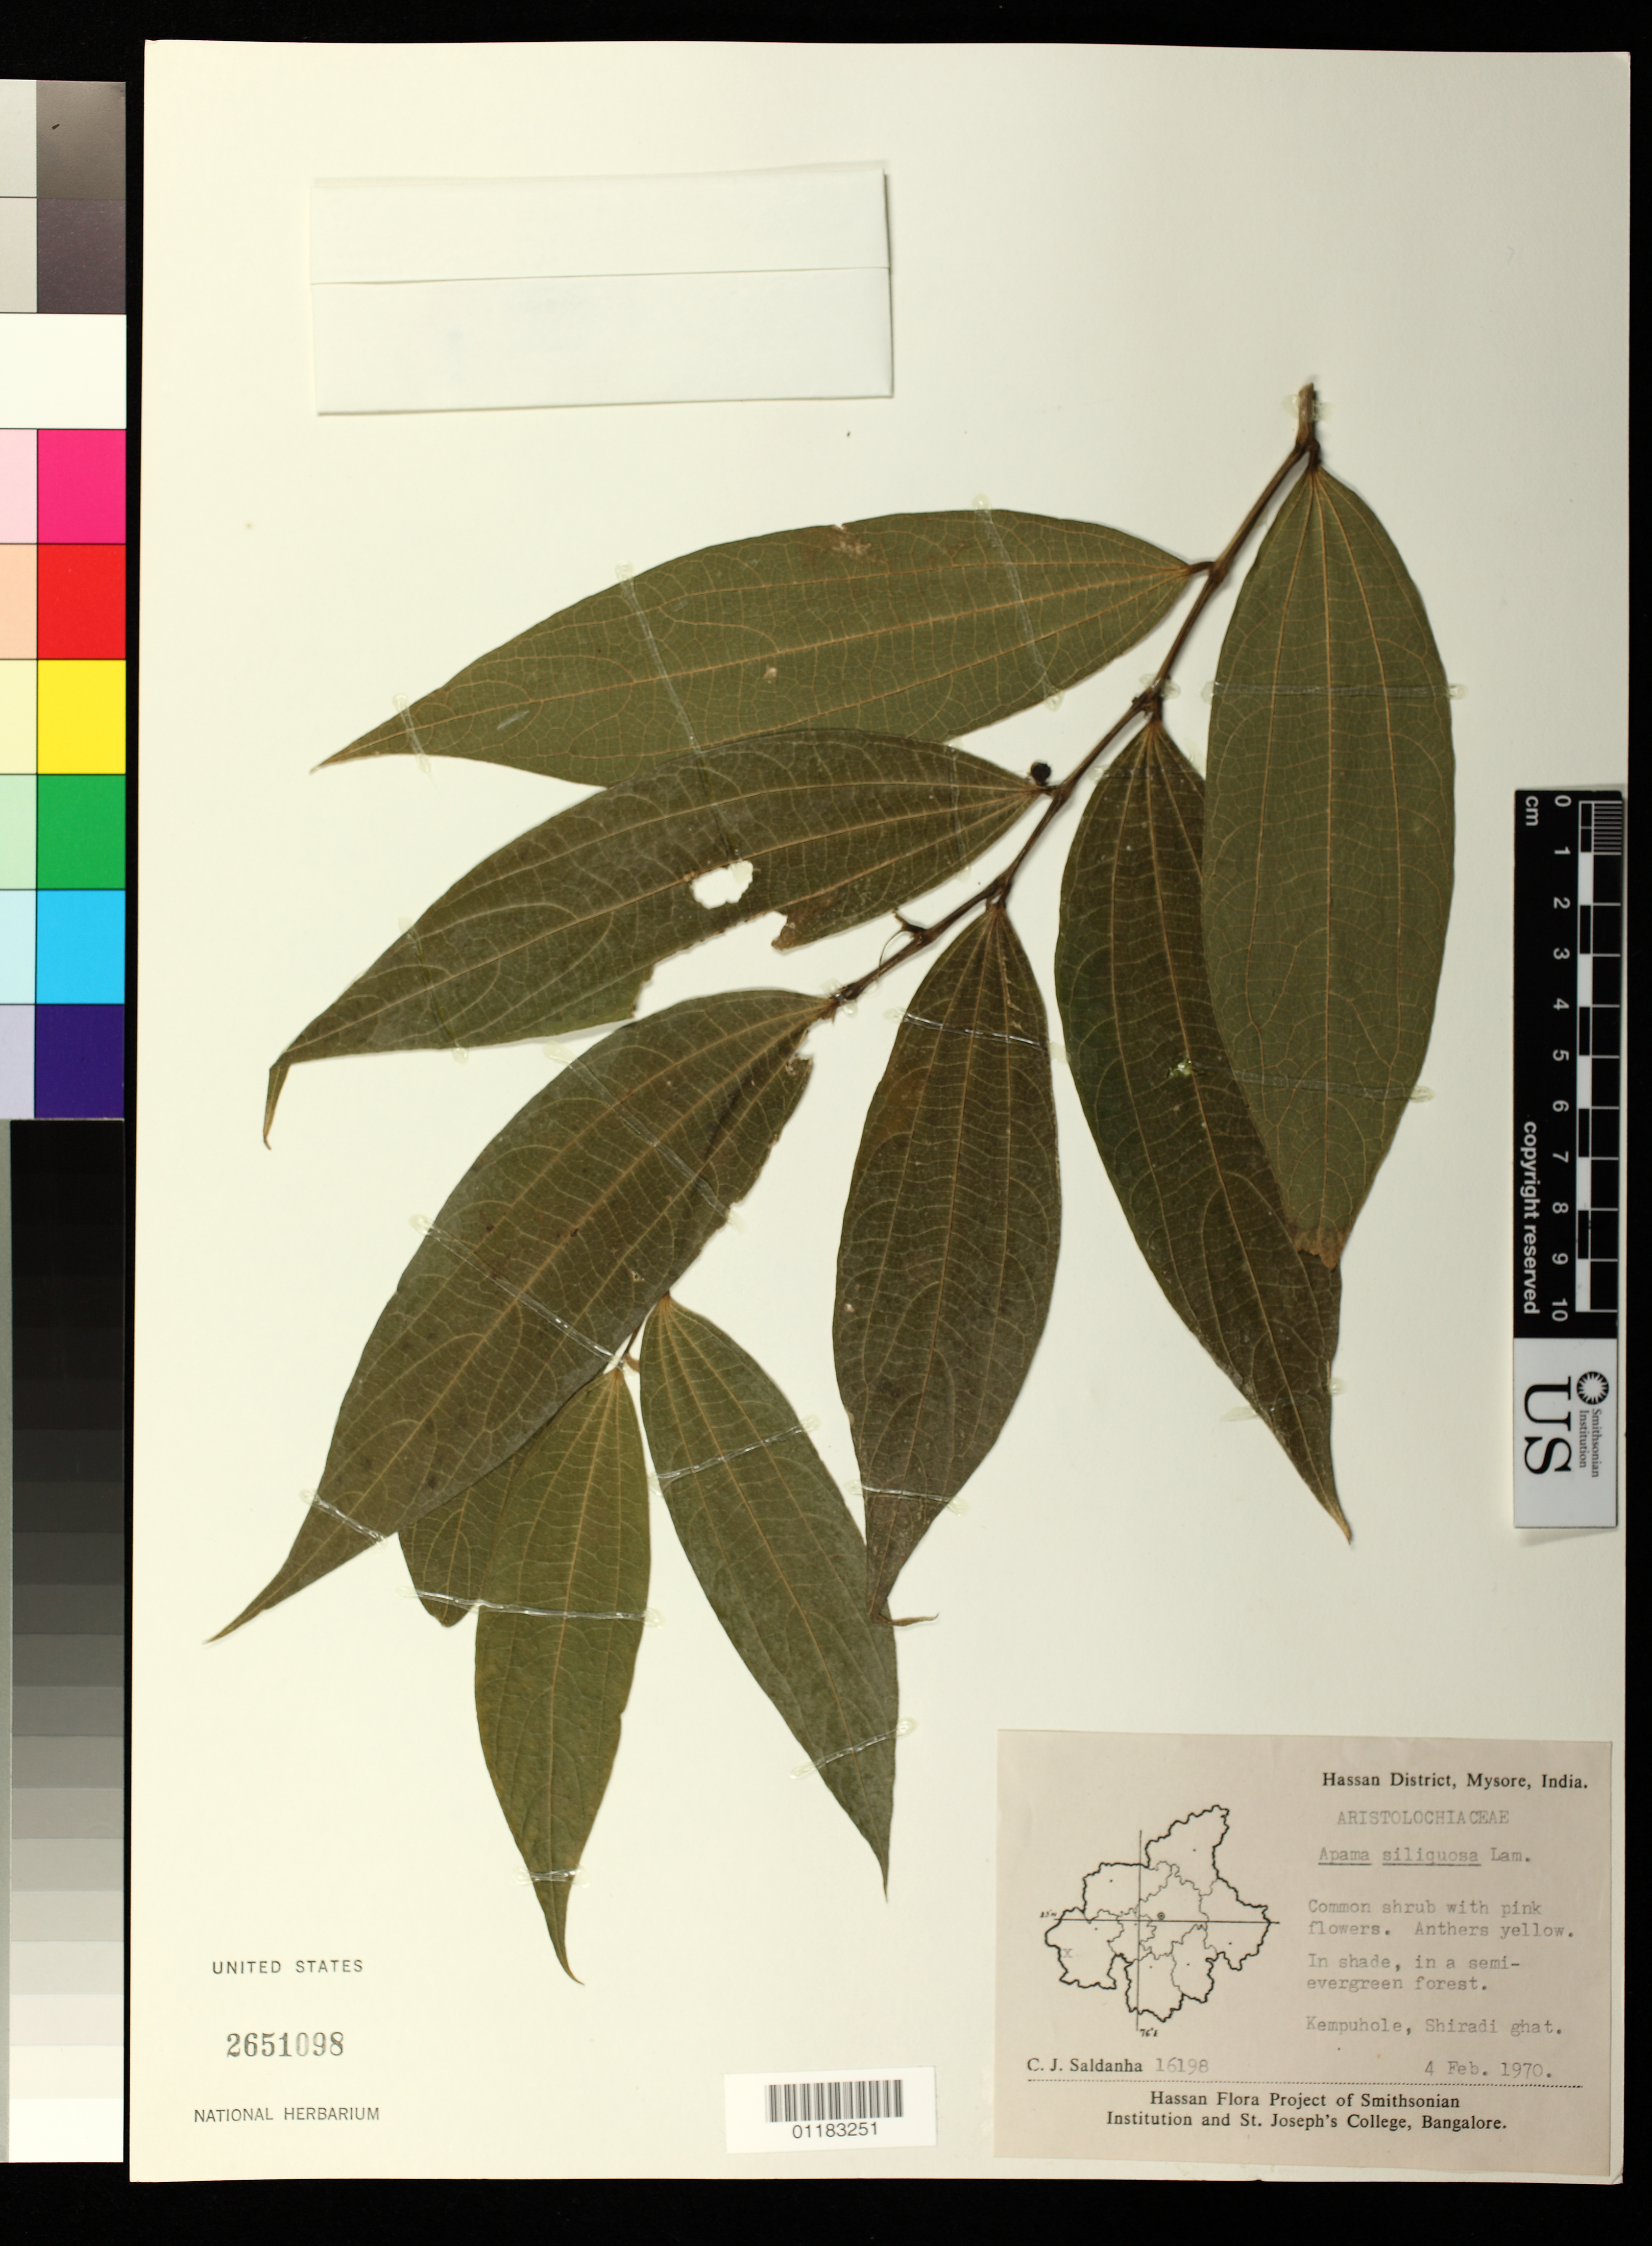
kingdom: Plantae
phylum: Tracheophyta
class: Magnoliopsida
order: Piperales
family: Aristolochiaceae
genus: Thottea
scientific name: Thottea siliquosa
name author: (Lam.) Ding Hou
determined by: Strong, Mark T., (BOT), Smithsonian Institution - National Museum of Natural History (UNITED STATES)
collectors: C. J. Saldanha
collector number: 16198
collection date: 1970-02-04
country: India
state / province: Karnataka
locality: Kempuhole, Shiradi ghat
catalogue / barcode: US 2651098